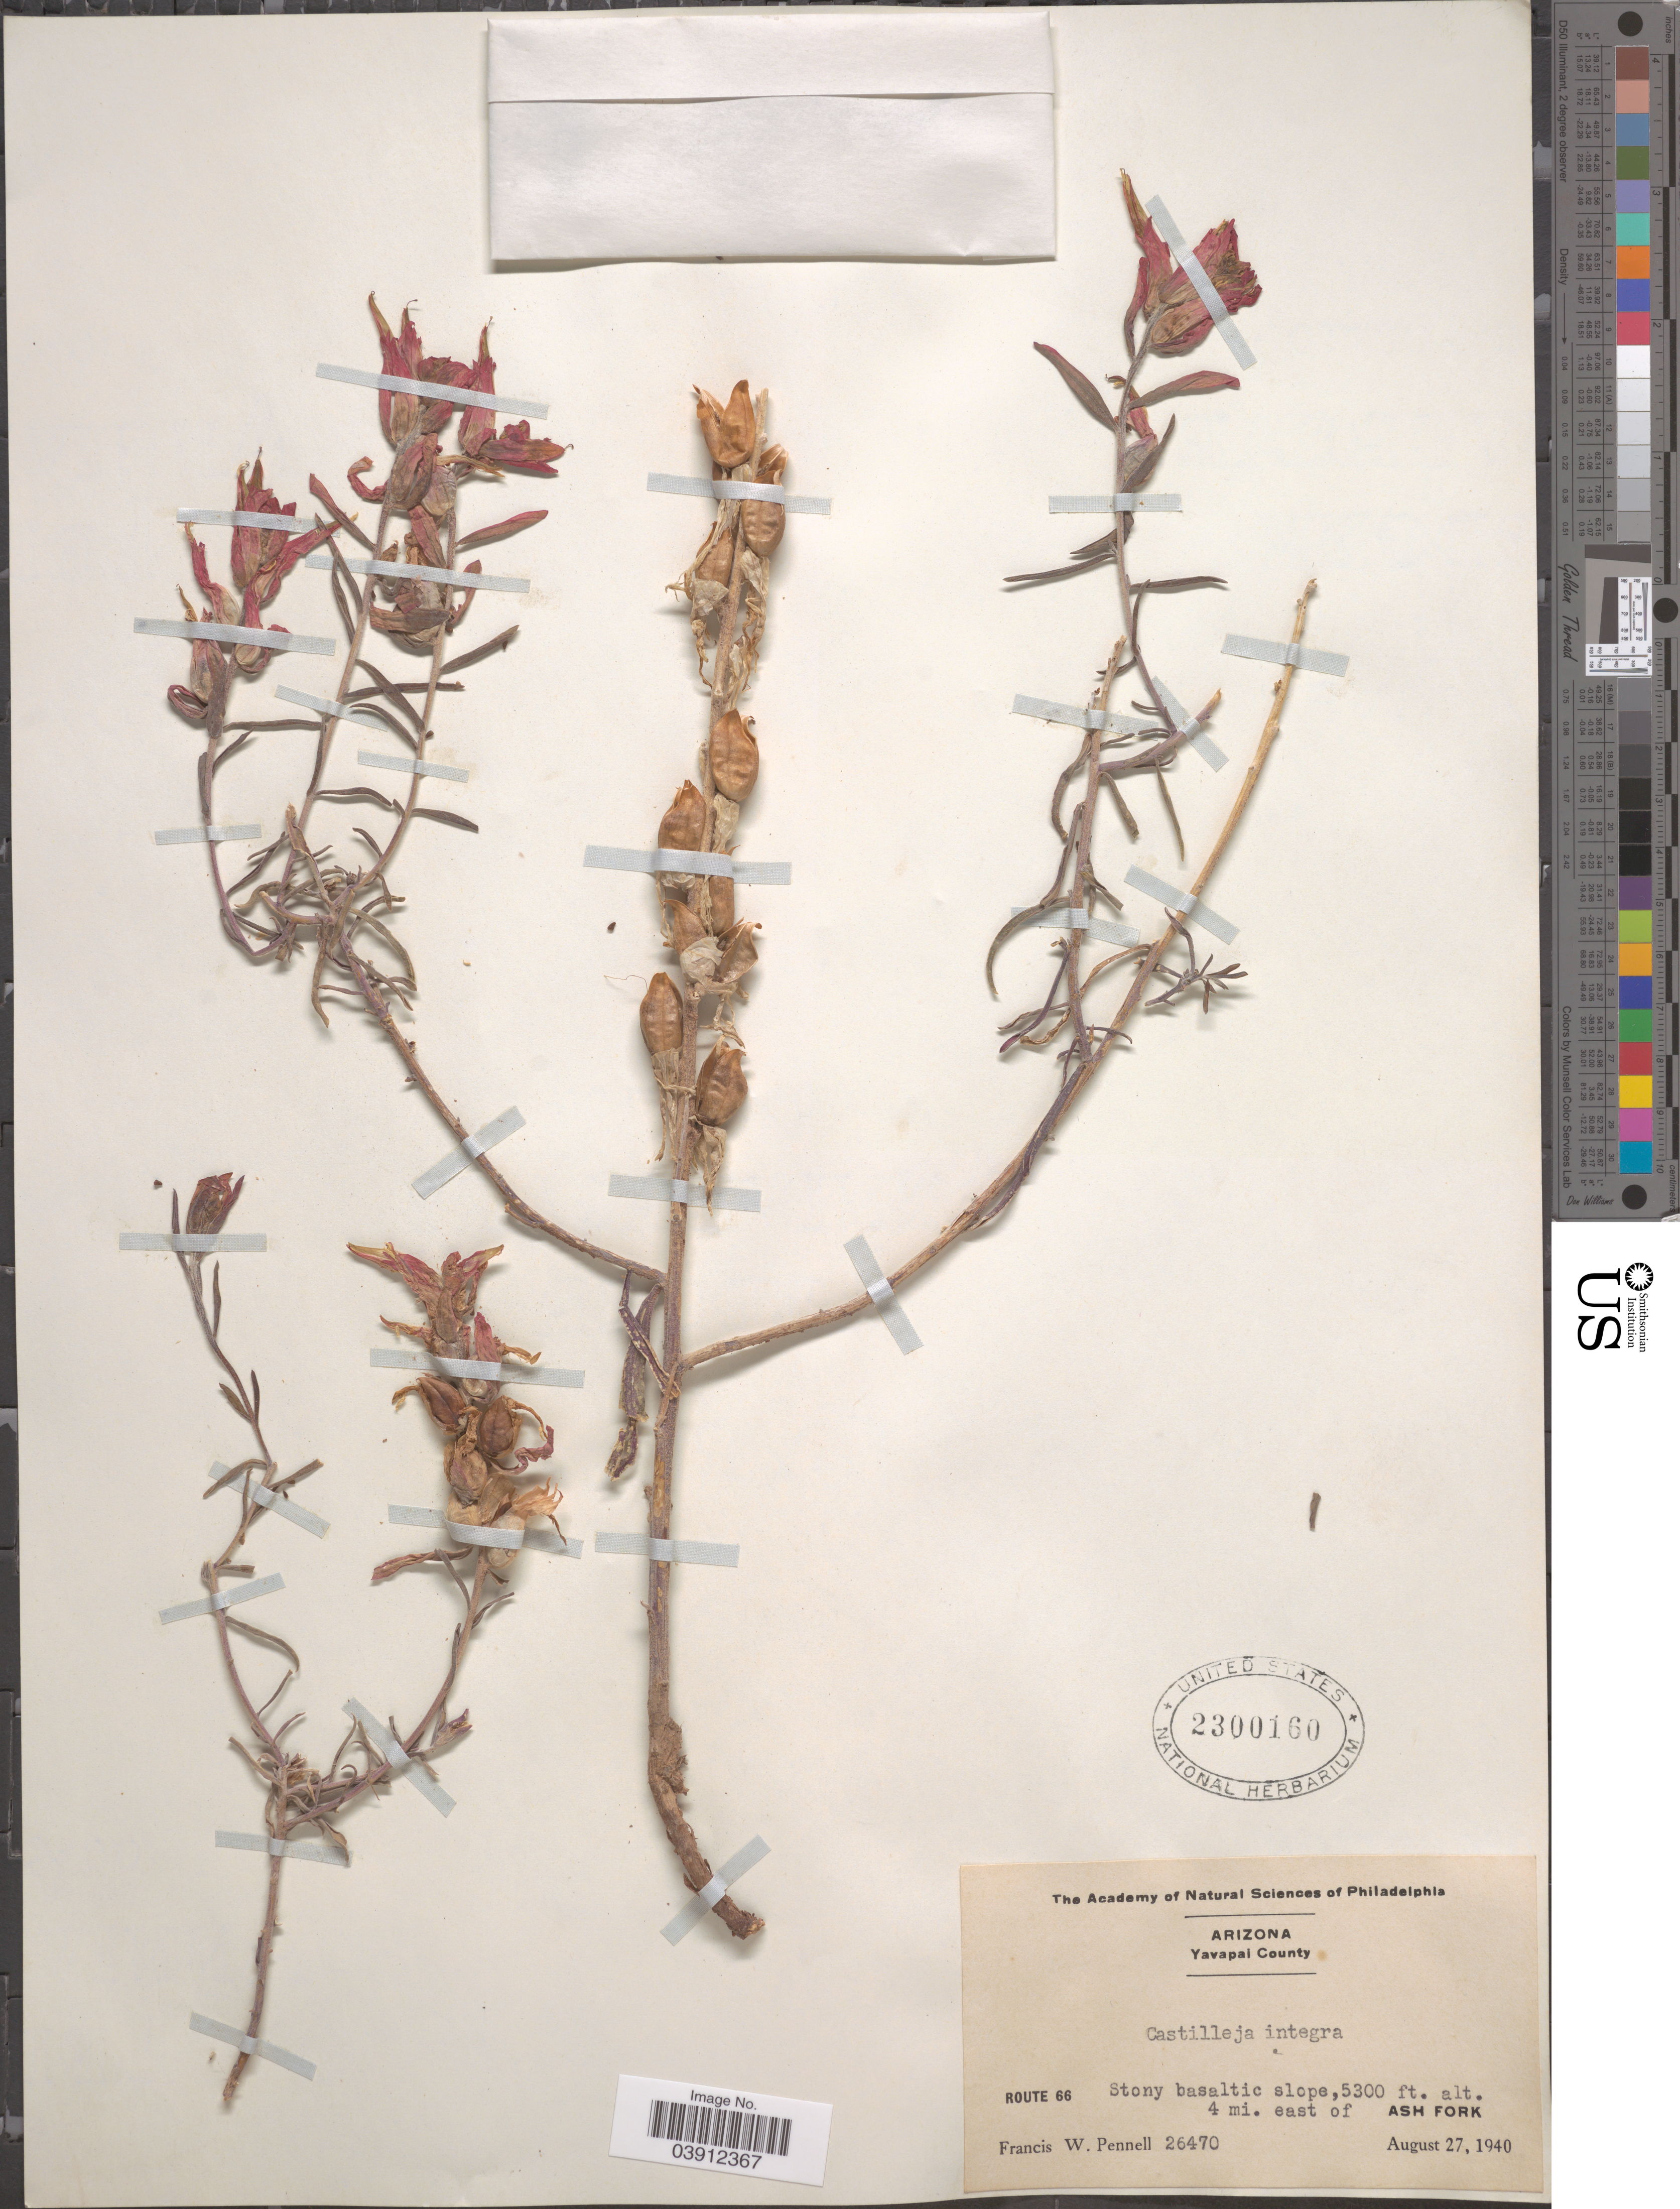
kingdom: Plantae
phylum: Tracheophyta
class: Magnoliopsida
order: Lamiales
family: Orobanchaceae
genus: Castilleja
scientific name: Castilleja integra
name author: A. Gray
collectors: F. W. Pennell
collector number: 26470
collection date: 1940-08-27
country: United States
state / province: Arizona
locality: Yavapai County. Route 66. 4 mi. east of Ash Fork.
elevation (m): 1615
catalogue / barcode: US 2300160